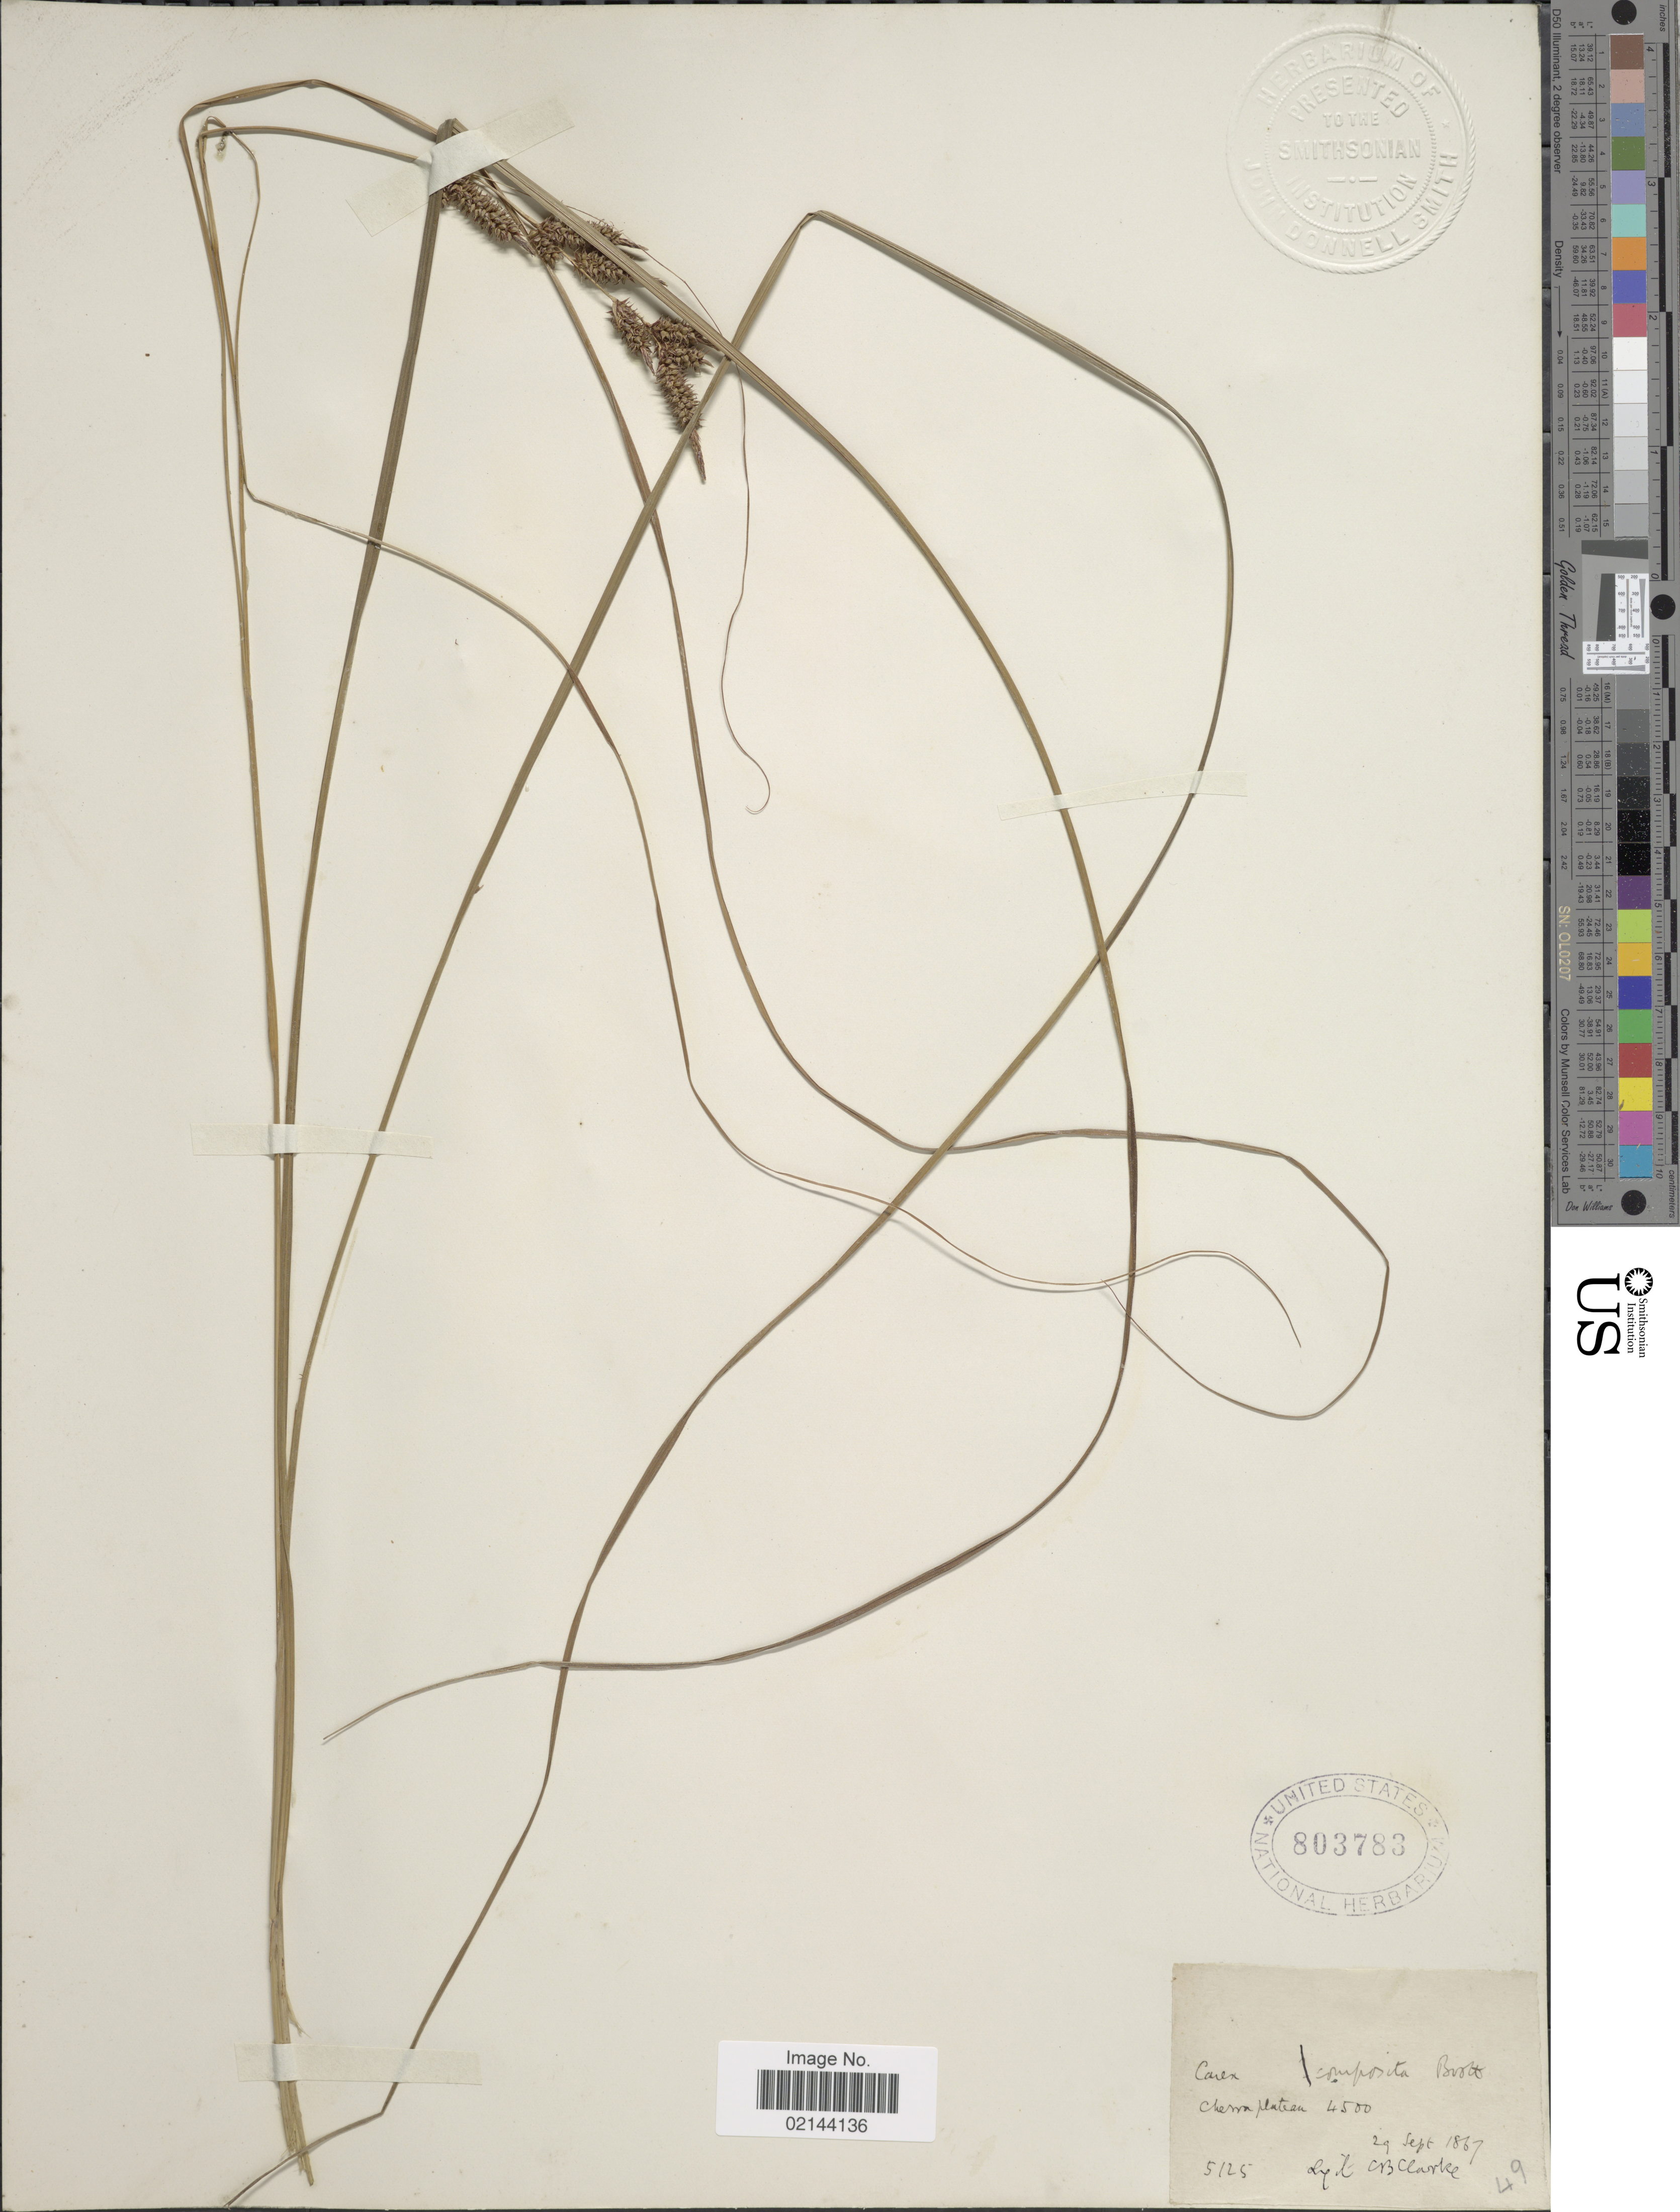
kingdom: Plantae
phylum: Tracheophyta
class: Liliopsida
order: Poales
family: Cyperaceae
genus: Carex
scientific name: Carex composita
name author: Boott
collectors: C. B. Clarke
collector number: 5125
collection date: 1868-09-29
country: India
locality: Cherra Plateau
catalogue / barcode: US 803783